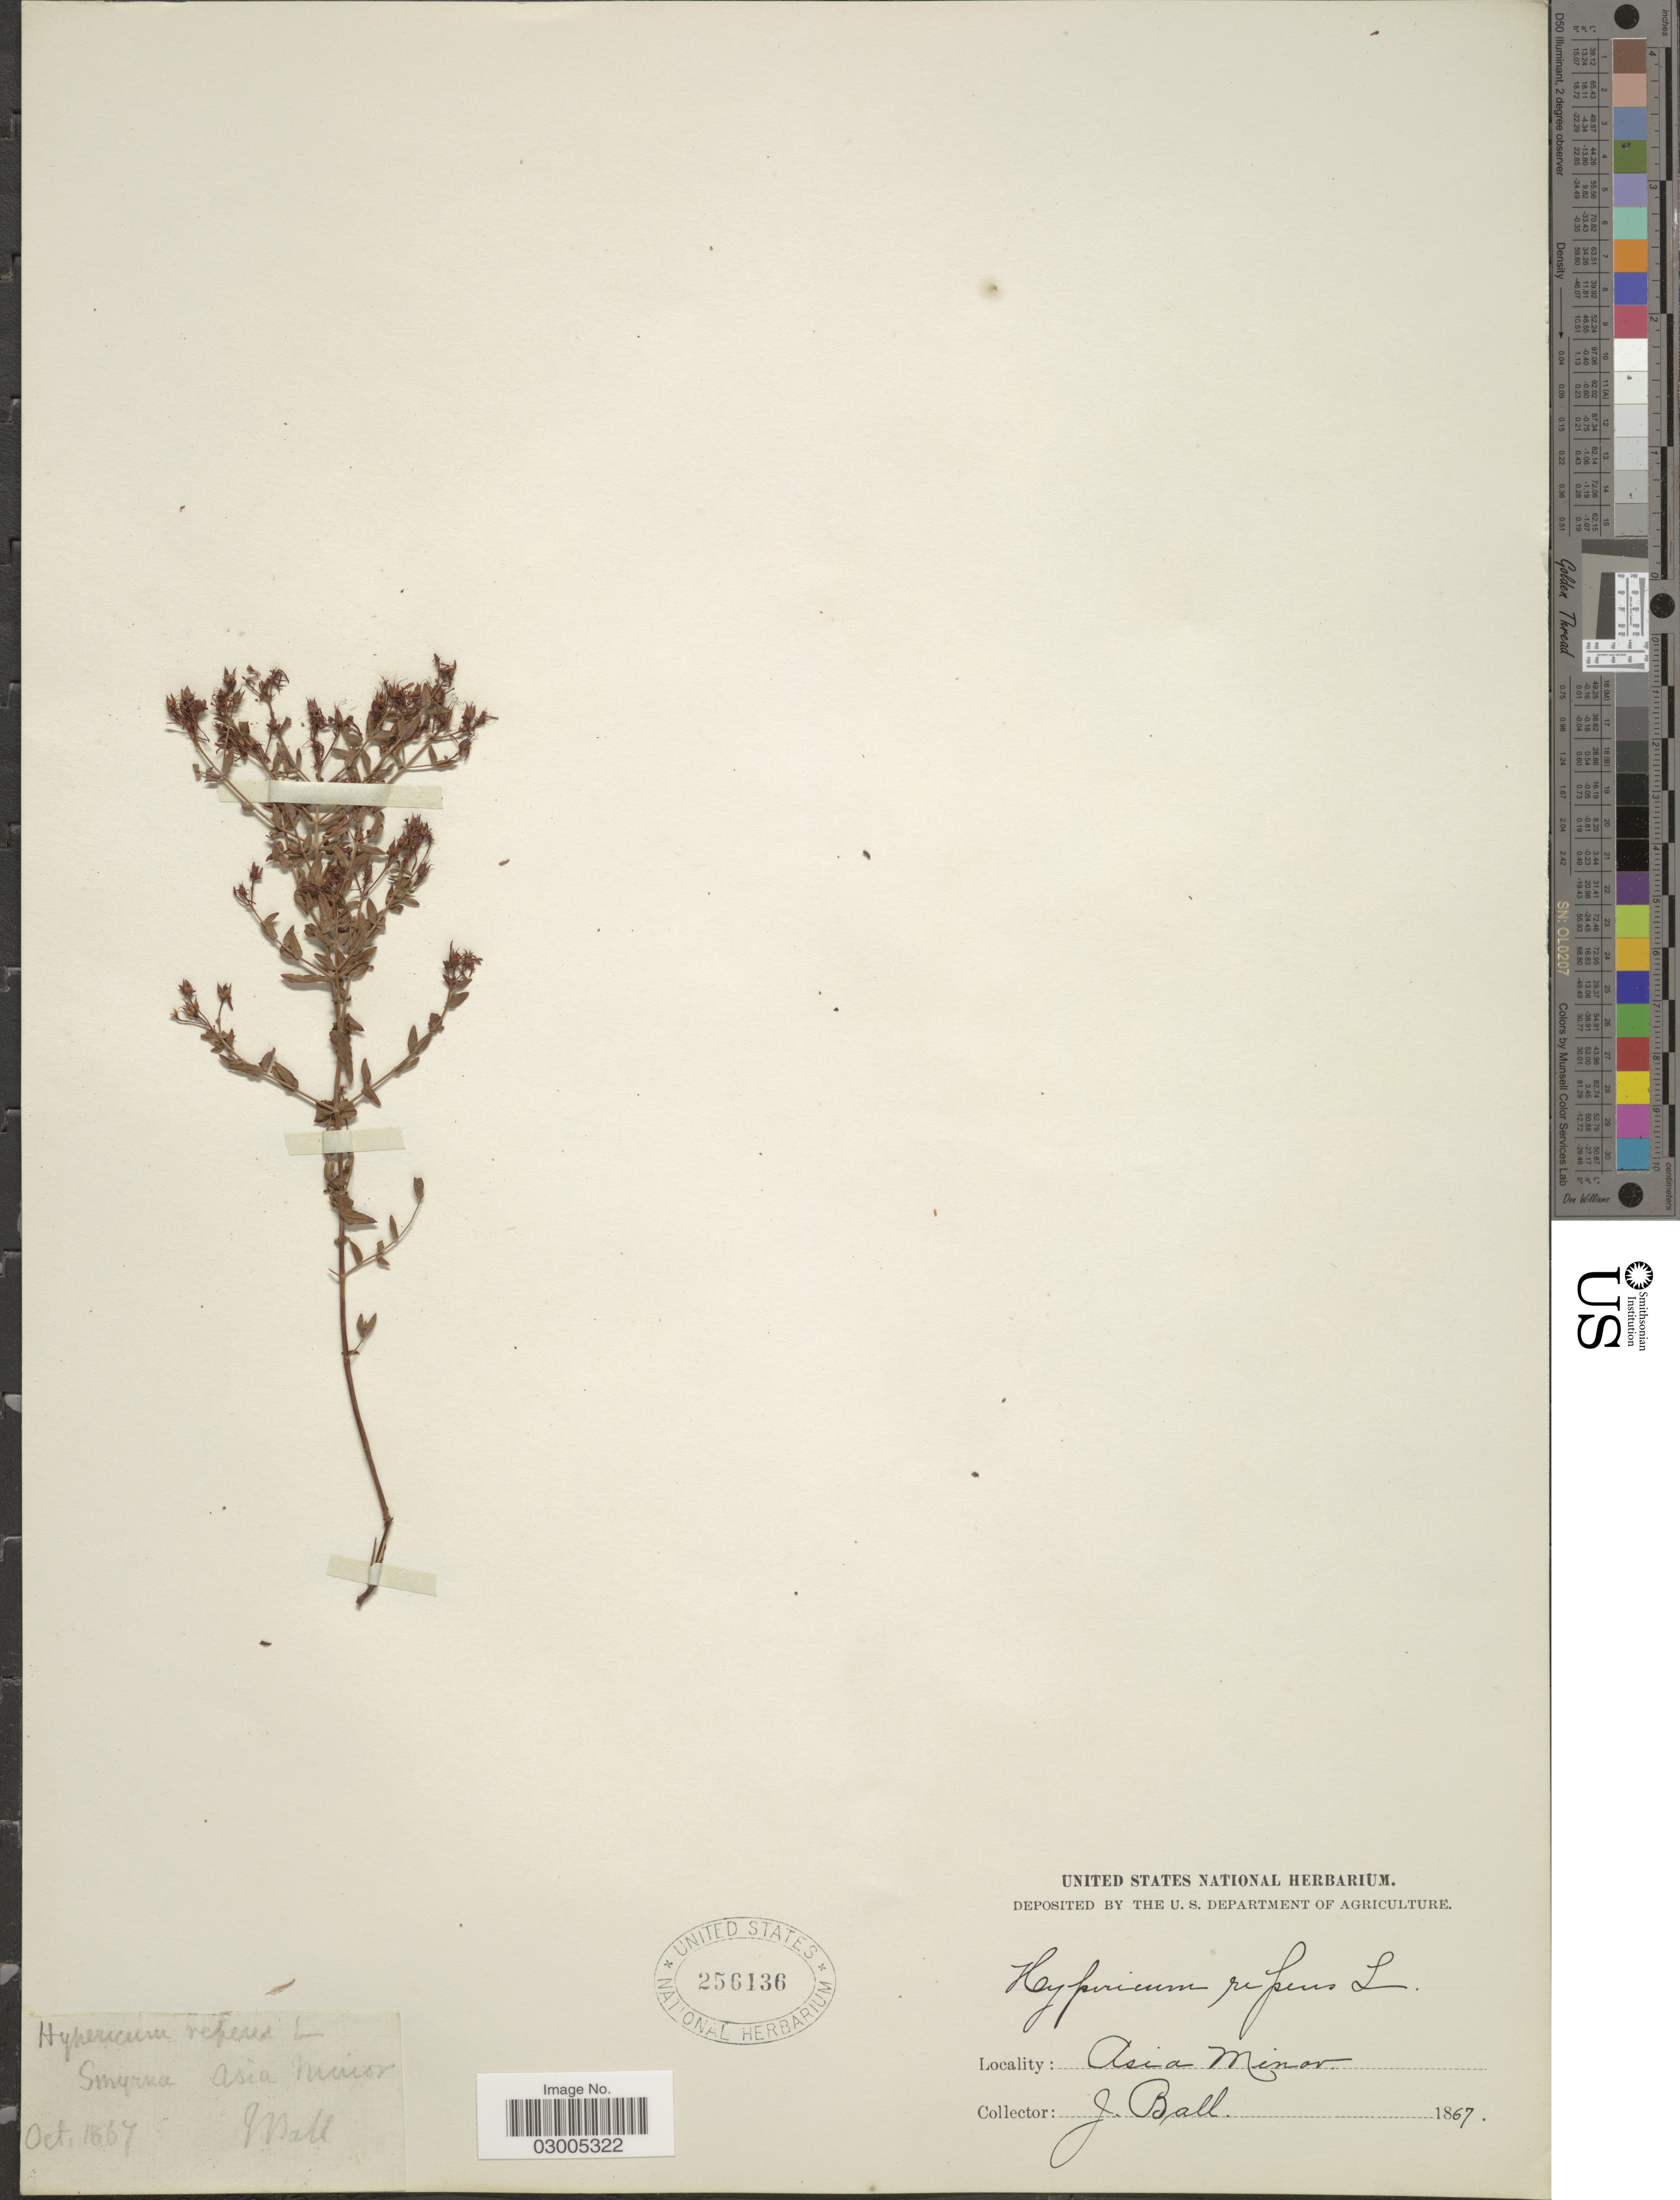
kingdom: Plantae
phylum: Tracheophyta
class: Magnoliopsida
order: Malpighiales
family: Hypericaceae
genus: Hypericum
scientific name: Hypericum linarioides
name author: Bosse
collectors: J. Ball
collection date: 1867-10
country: Turkey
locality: Smyrna. Asia Minor.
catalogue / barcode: US 256136